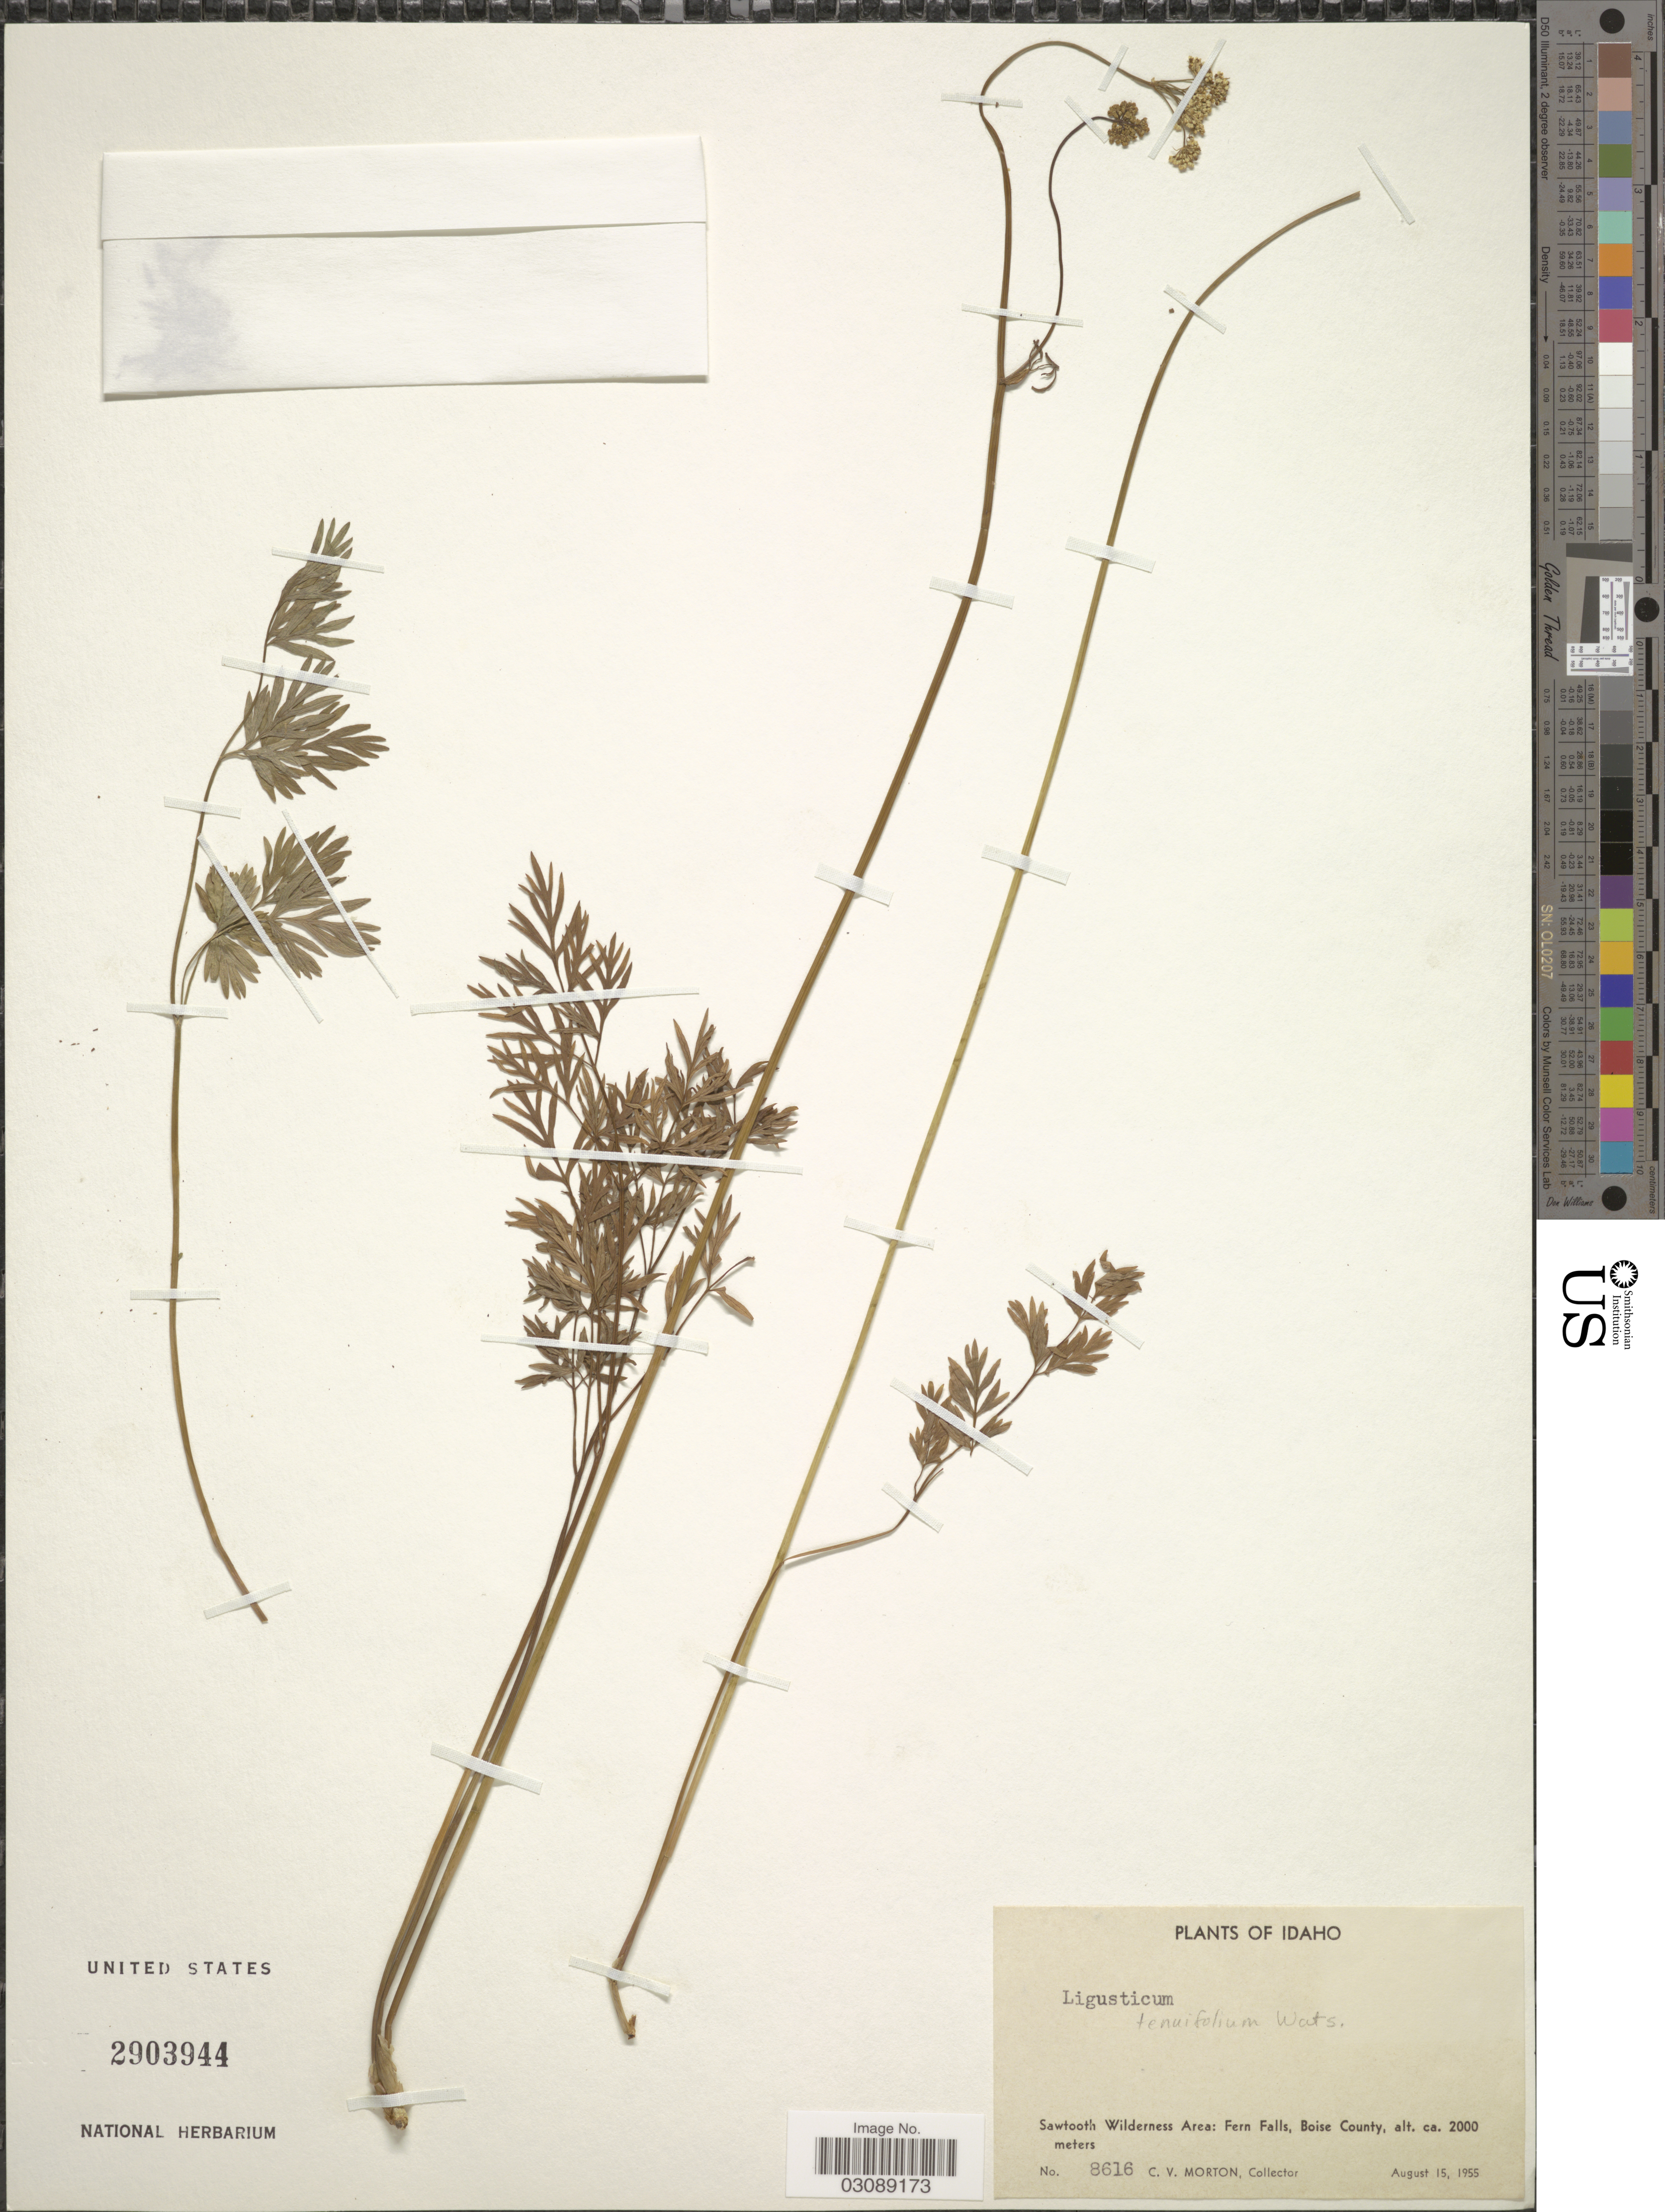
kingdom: Plantae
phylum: Tracheophyta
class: Magnoliopsida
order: Apiales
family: Apiaceae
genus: Ligusticum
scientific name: Ligusticum tenuifolium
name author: S. Watson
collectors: C. V. Morton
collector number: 8616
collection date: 1955-08-15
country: United States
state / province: Idaho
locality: Sawtooth Wilderness Area: Fern Falls, Boise County.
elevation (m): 2000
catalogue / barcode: US 2903944